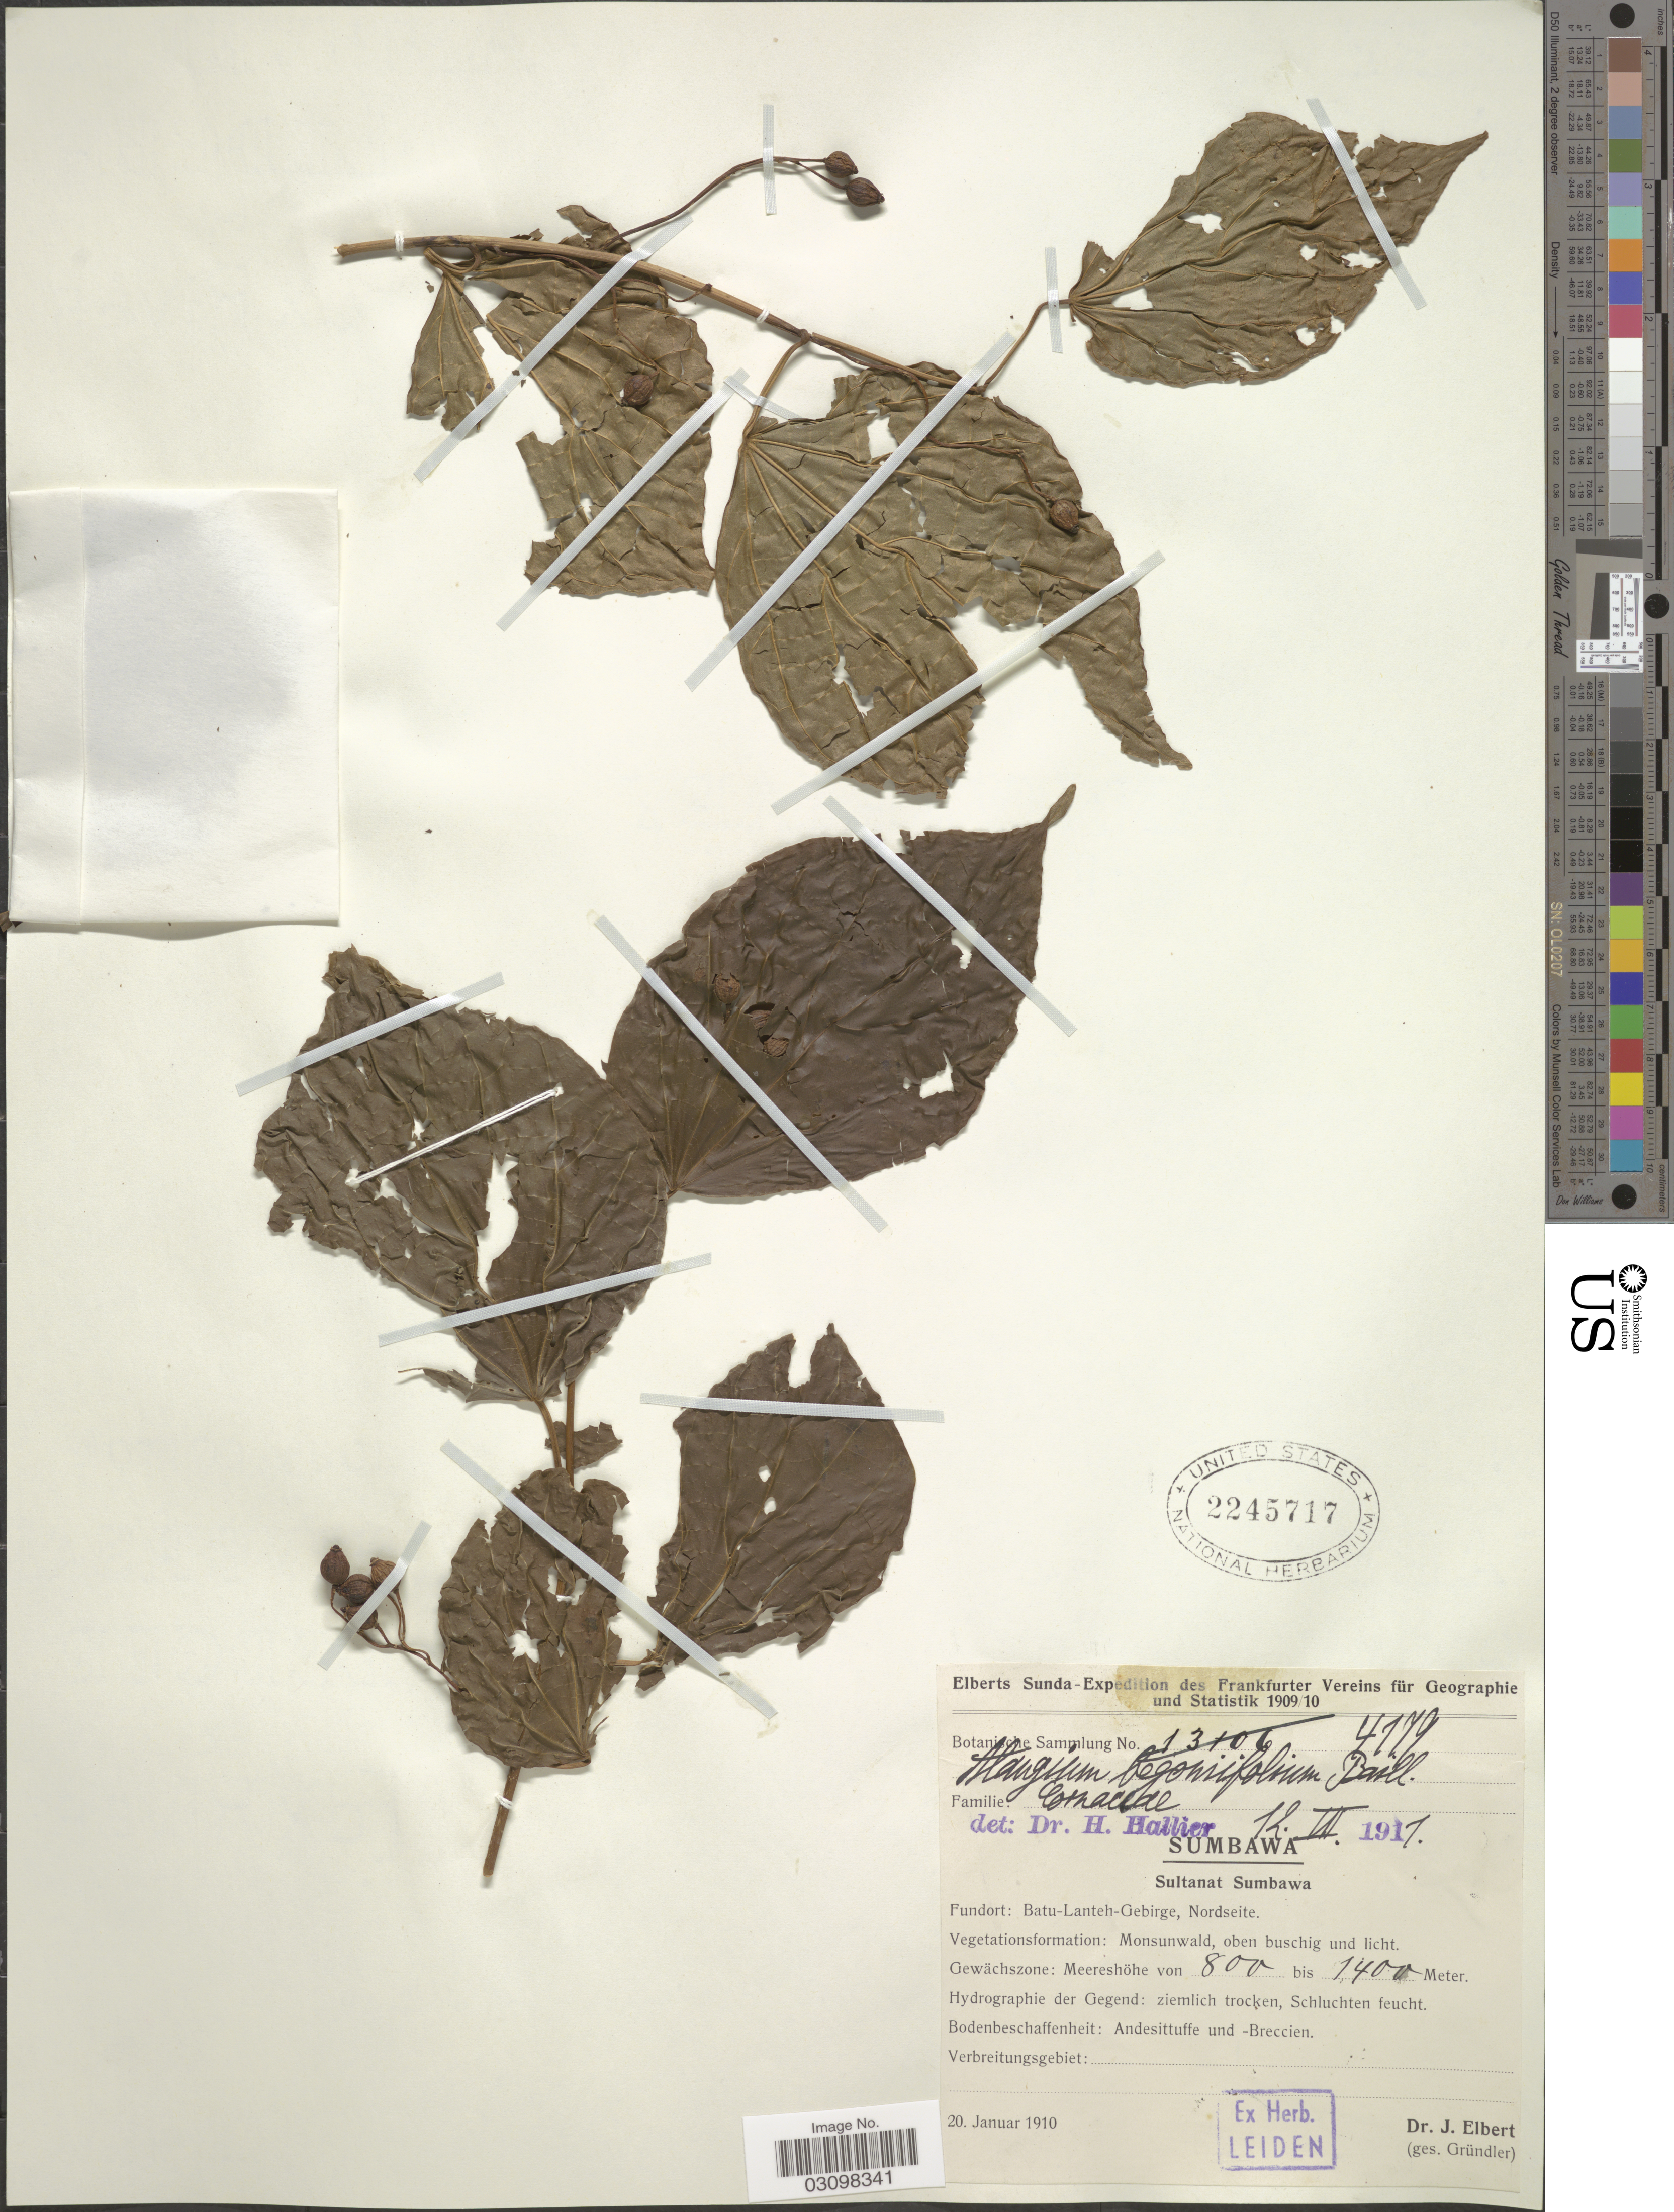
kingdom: Plantae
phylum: Tracheophyta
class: Magnoliopsida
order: Cornales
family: Cornaceae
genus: Alangium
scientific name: Alangium chinense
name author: (Harms) Rehder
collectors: J. Elbert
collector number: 4179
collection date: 1910-01-20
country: Indonesia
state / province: Nusa Tenggara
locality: Sumbawa. Sultanat Sumbawa. Batu-Lanteh-Gebirge, Nordseite.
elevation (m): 800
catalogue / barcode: US 2245717